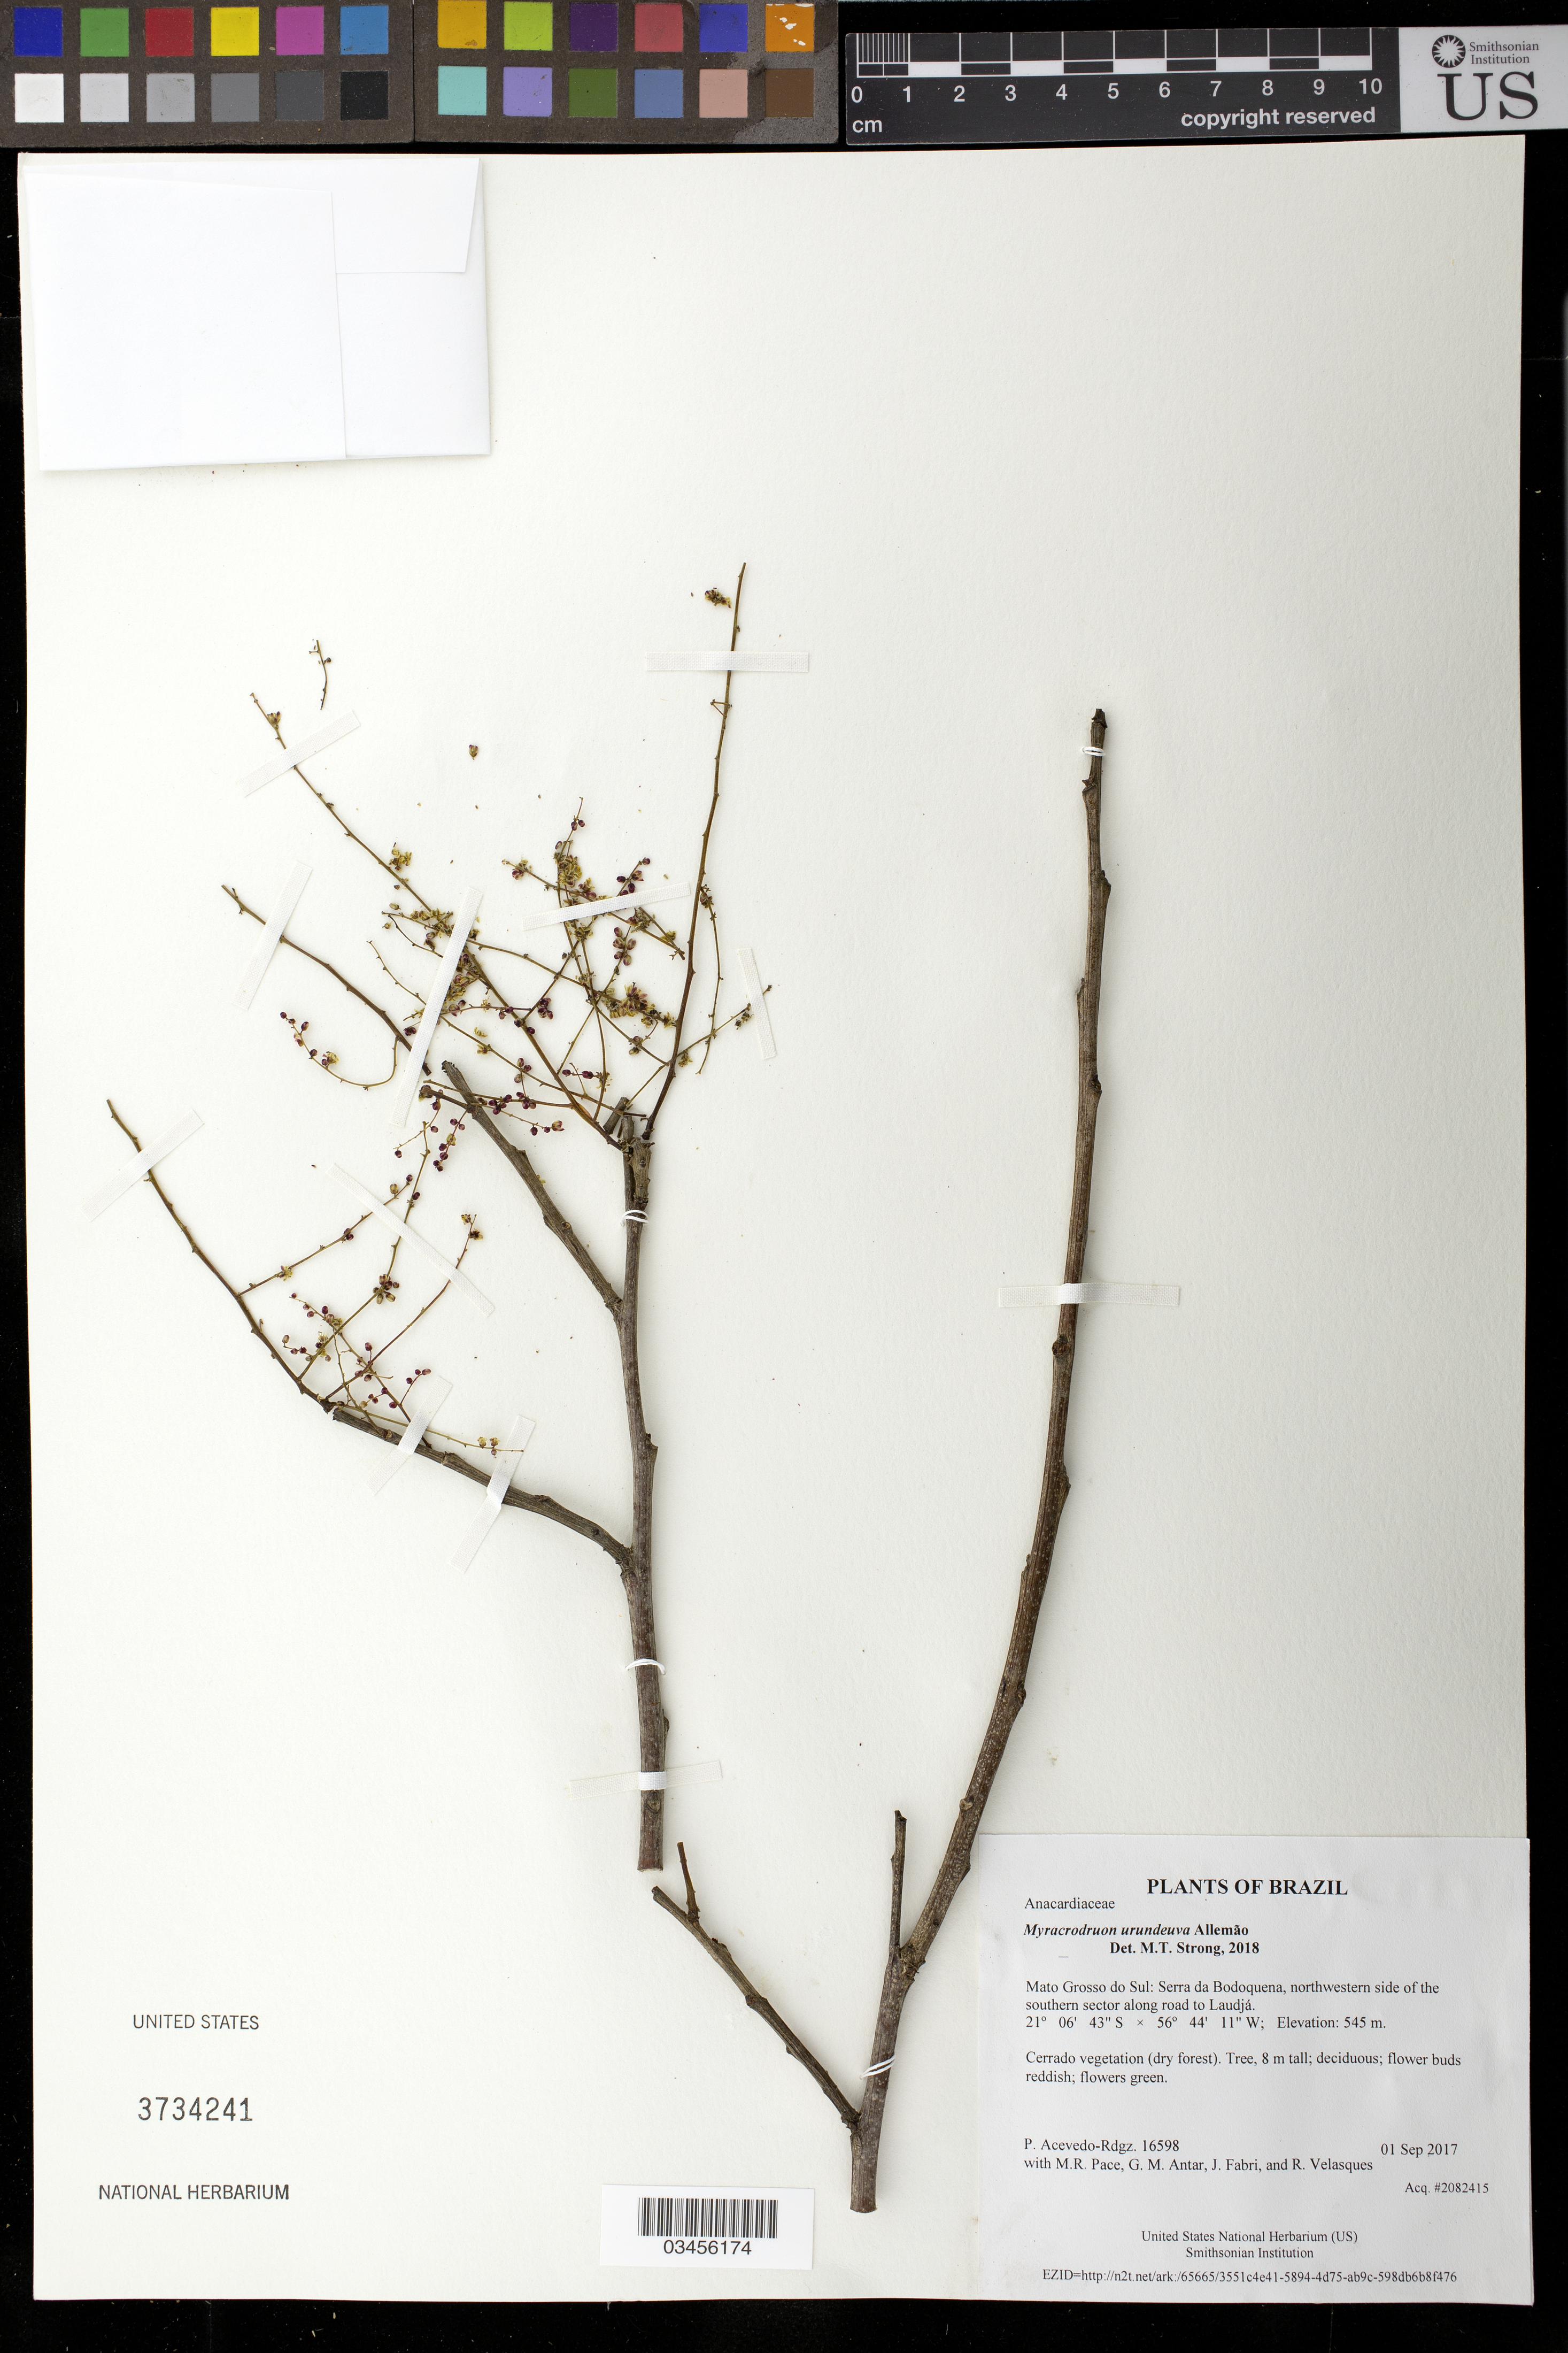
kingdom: Plantae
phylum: Tracheophyta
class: Magnoliopsida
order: Sapindales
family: Anacardiaceae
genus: Myracrodruon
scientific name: Myracrodruon urundeuva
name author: Allemão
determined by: Strong, Mark T., (BOT), Smithsonian Institution - National Museum of Natural History (UNITED STATES)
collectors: P. Acevedo-Rodr., M. R. Pace, G. M. Antar, J. Fabri & R. Velasques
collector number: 16598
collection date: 2017-09-01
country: Brazil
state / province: Mato Grosso do Sul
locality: Serra da Bodoquena, northwestern side of the southern sector along road to Laudjá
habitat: Cerrado vegetation (dry forest)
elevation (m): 545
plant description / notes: US, MO, K, NY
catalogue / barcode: US 3734241